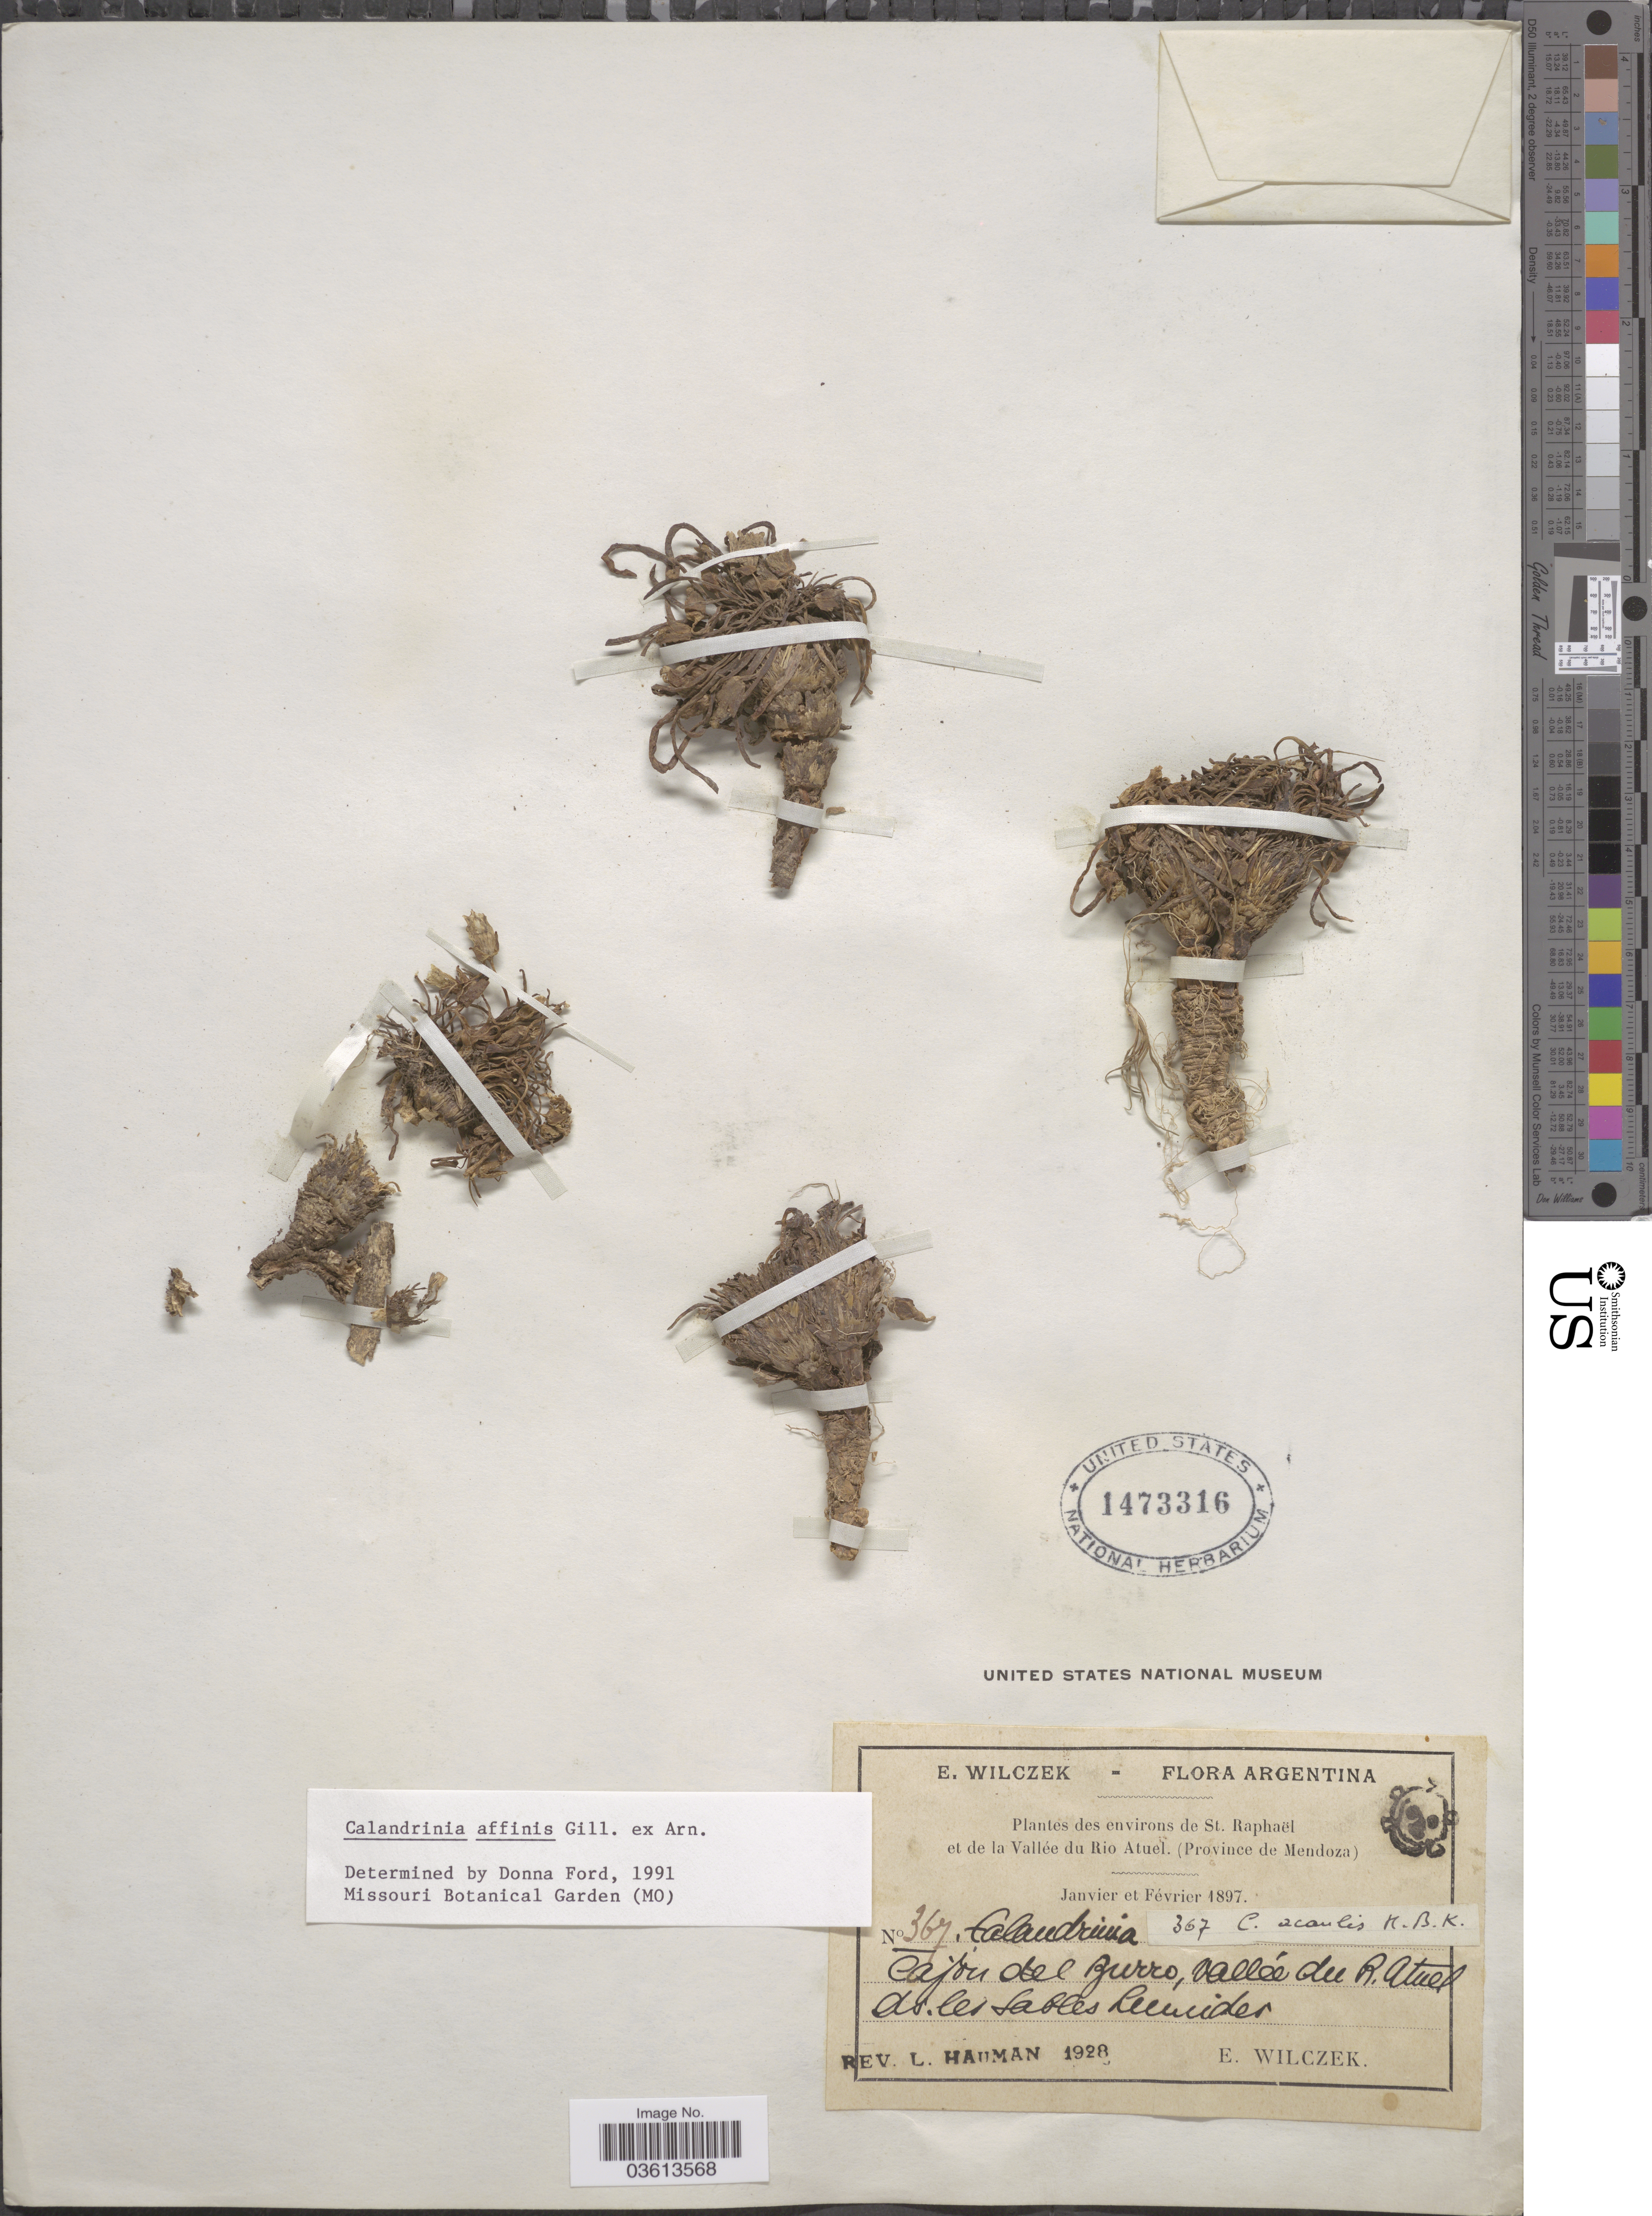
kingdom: Plantae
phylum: Tracheophyta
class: Magnoliopsida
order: Caryophyllales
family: Montiaceae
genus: Calandrinia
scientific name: Calandrinia affinis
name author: Gillies ex Arn.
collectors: E. Wilczek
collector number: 367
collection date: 1897-01/1897-02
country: Argentina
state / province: Mendoza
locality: Environs de St. Raphaël et de la Vallée du Rio Atuel. Cajon del Zurro.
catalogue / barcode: US 1473316